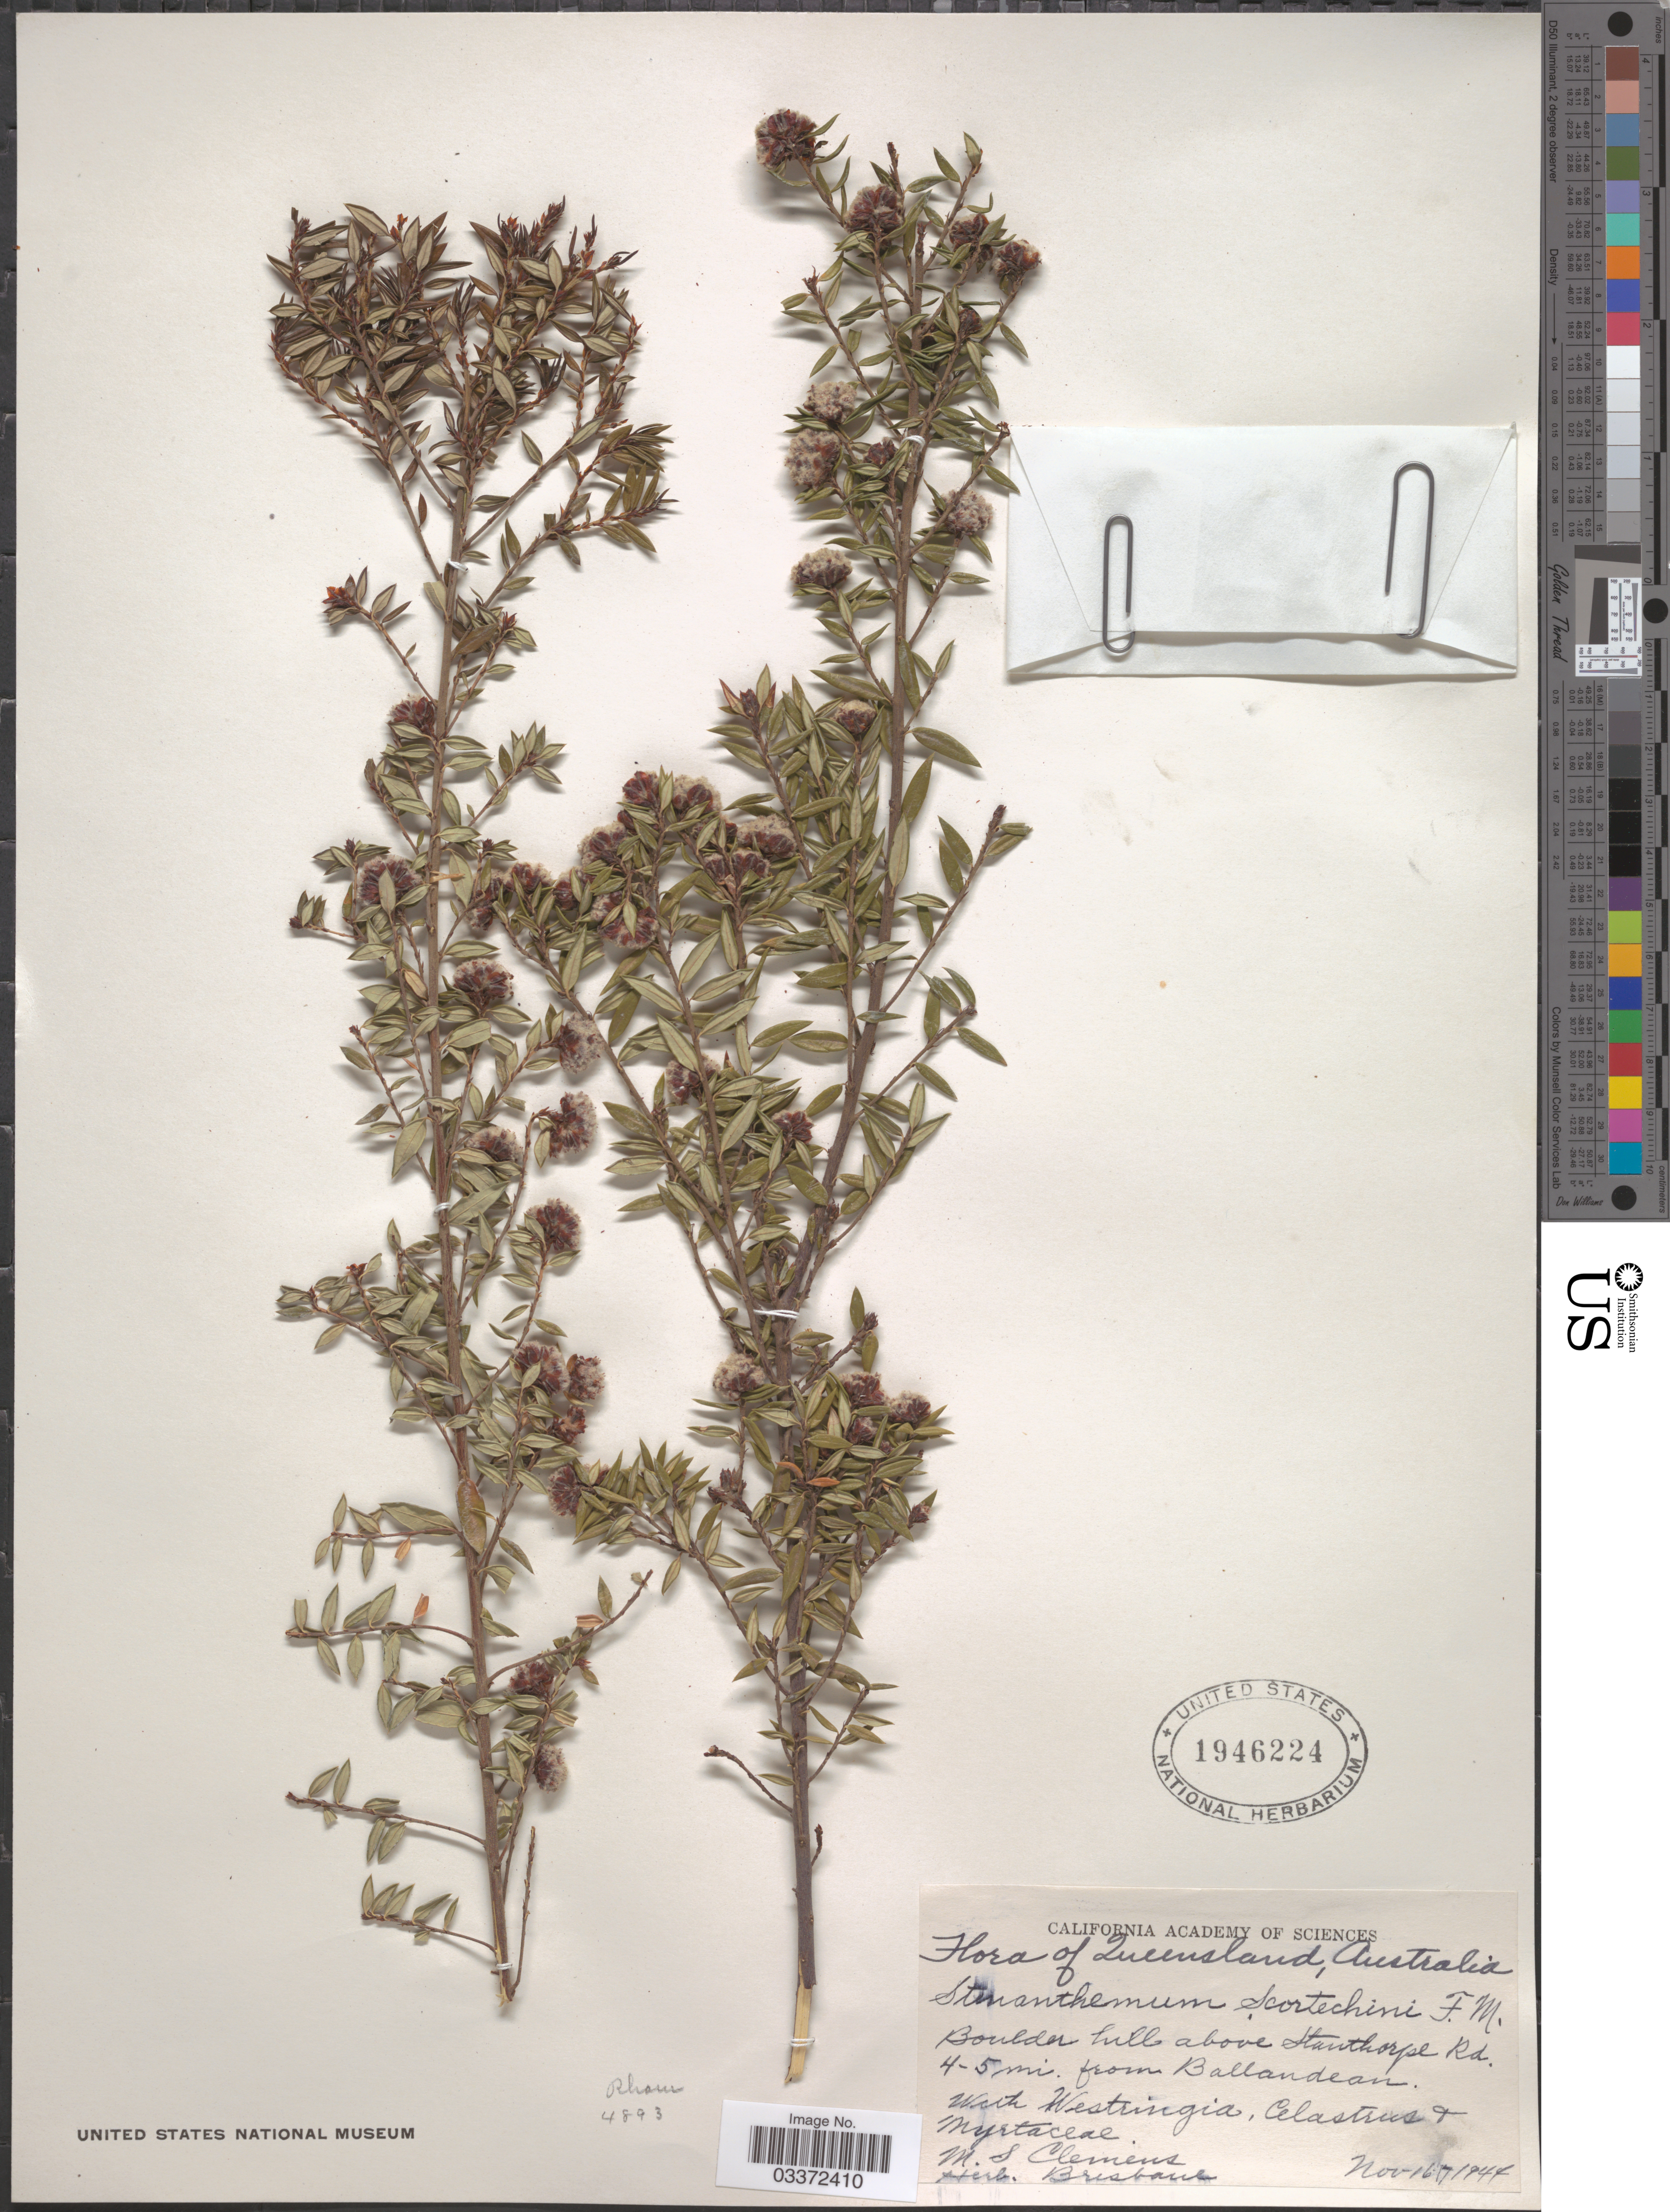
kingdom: Plantae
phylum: Tracheophyta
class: Magnoliopsida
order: Rosales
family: Rhamnaceae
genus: Cryptandra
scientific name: Cryptandra scortechinii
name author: F. Muell.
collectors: M. S. Clemens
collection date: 1944-11-16/1944-11-17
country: Australia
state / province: Queensland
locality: Boulder hill above Stanthorpe Rd. 4-5 mi. from Ballandean.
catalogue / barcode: US 1946224